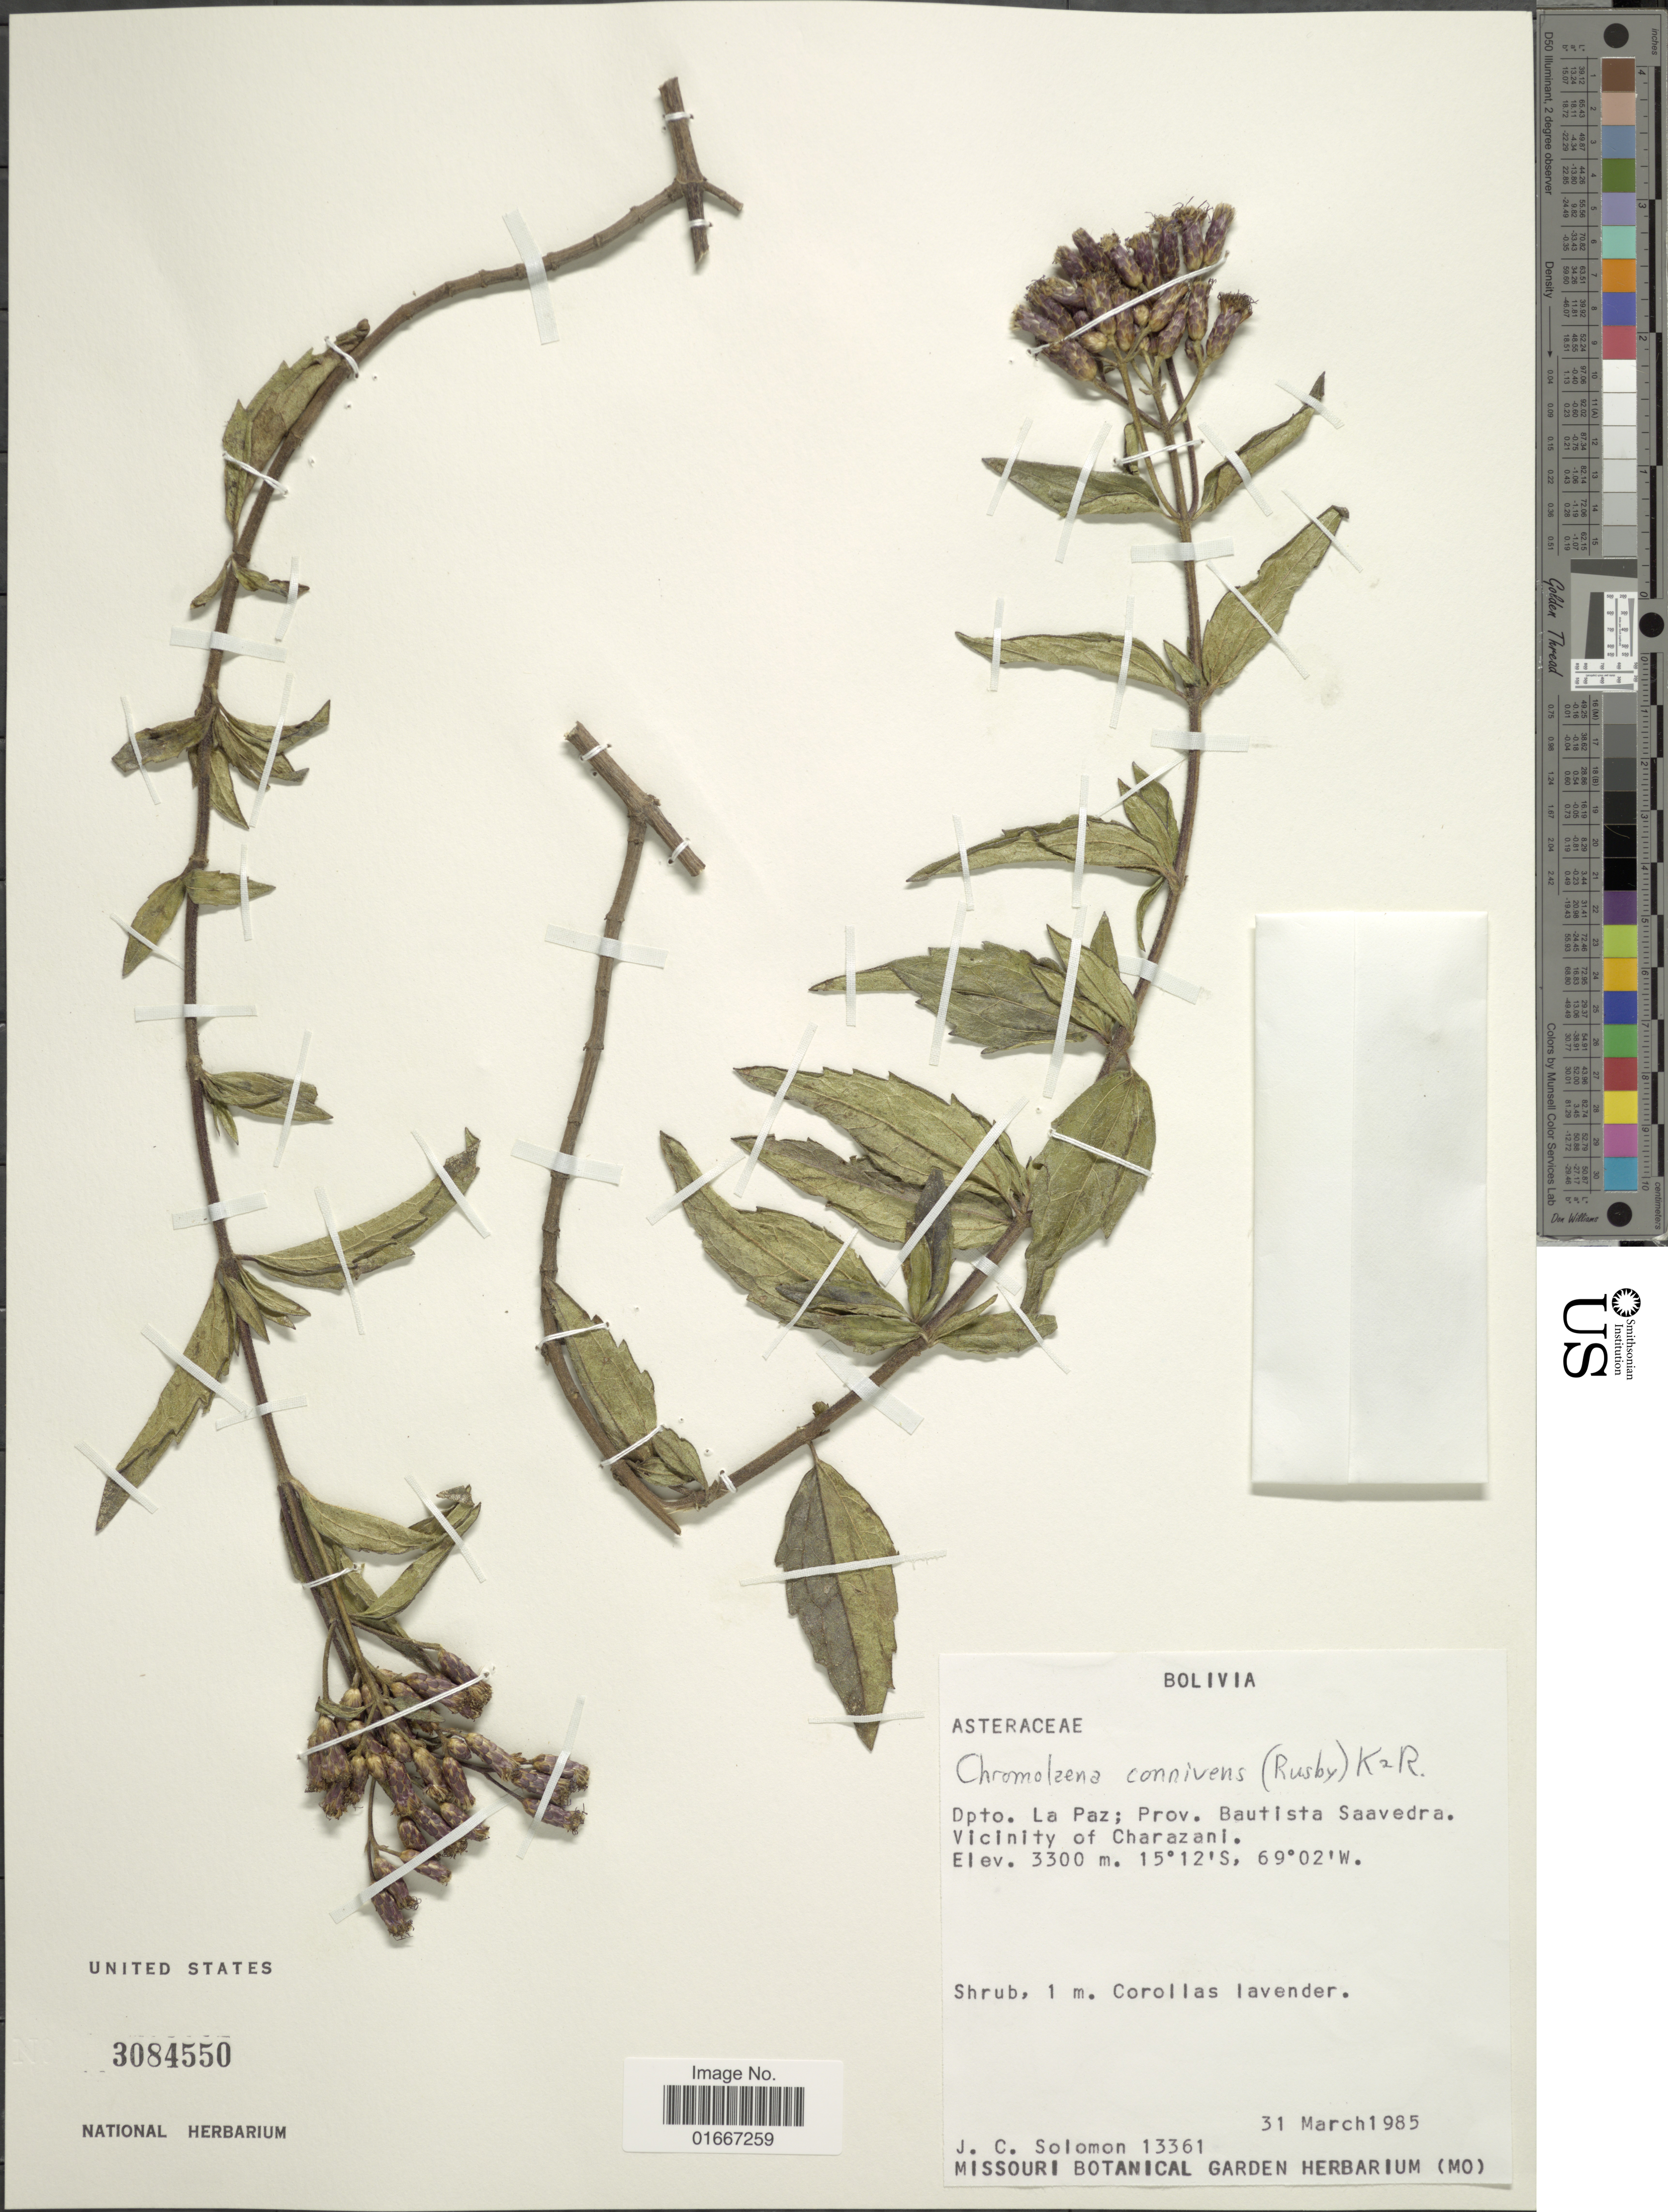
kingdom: Plantae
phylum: Tracheophyta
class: Magnoliopsida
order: Asterales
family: Asteraceae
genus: Chromolaena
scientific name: Chromolaena connivens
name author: (Rusby) R.M. King & H. Rob.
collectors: J. C. Solomon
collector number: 13361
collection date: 1985-03-31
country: Bolivia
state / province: La Paz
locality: Prov. Bautista Saavedra. Vicinity of Charazani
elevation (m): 3300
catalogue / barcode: US 3084550